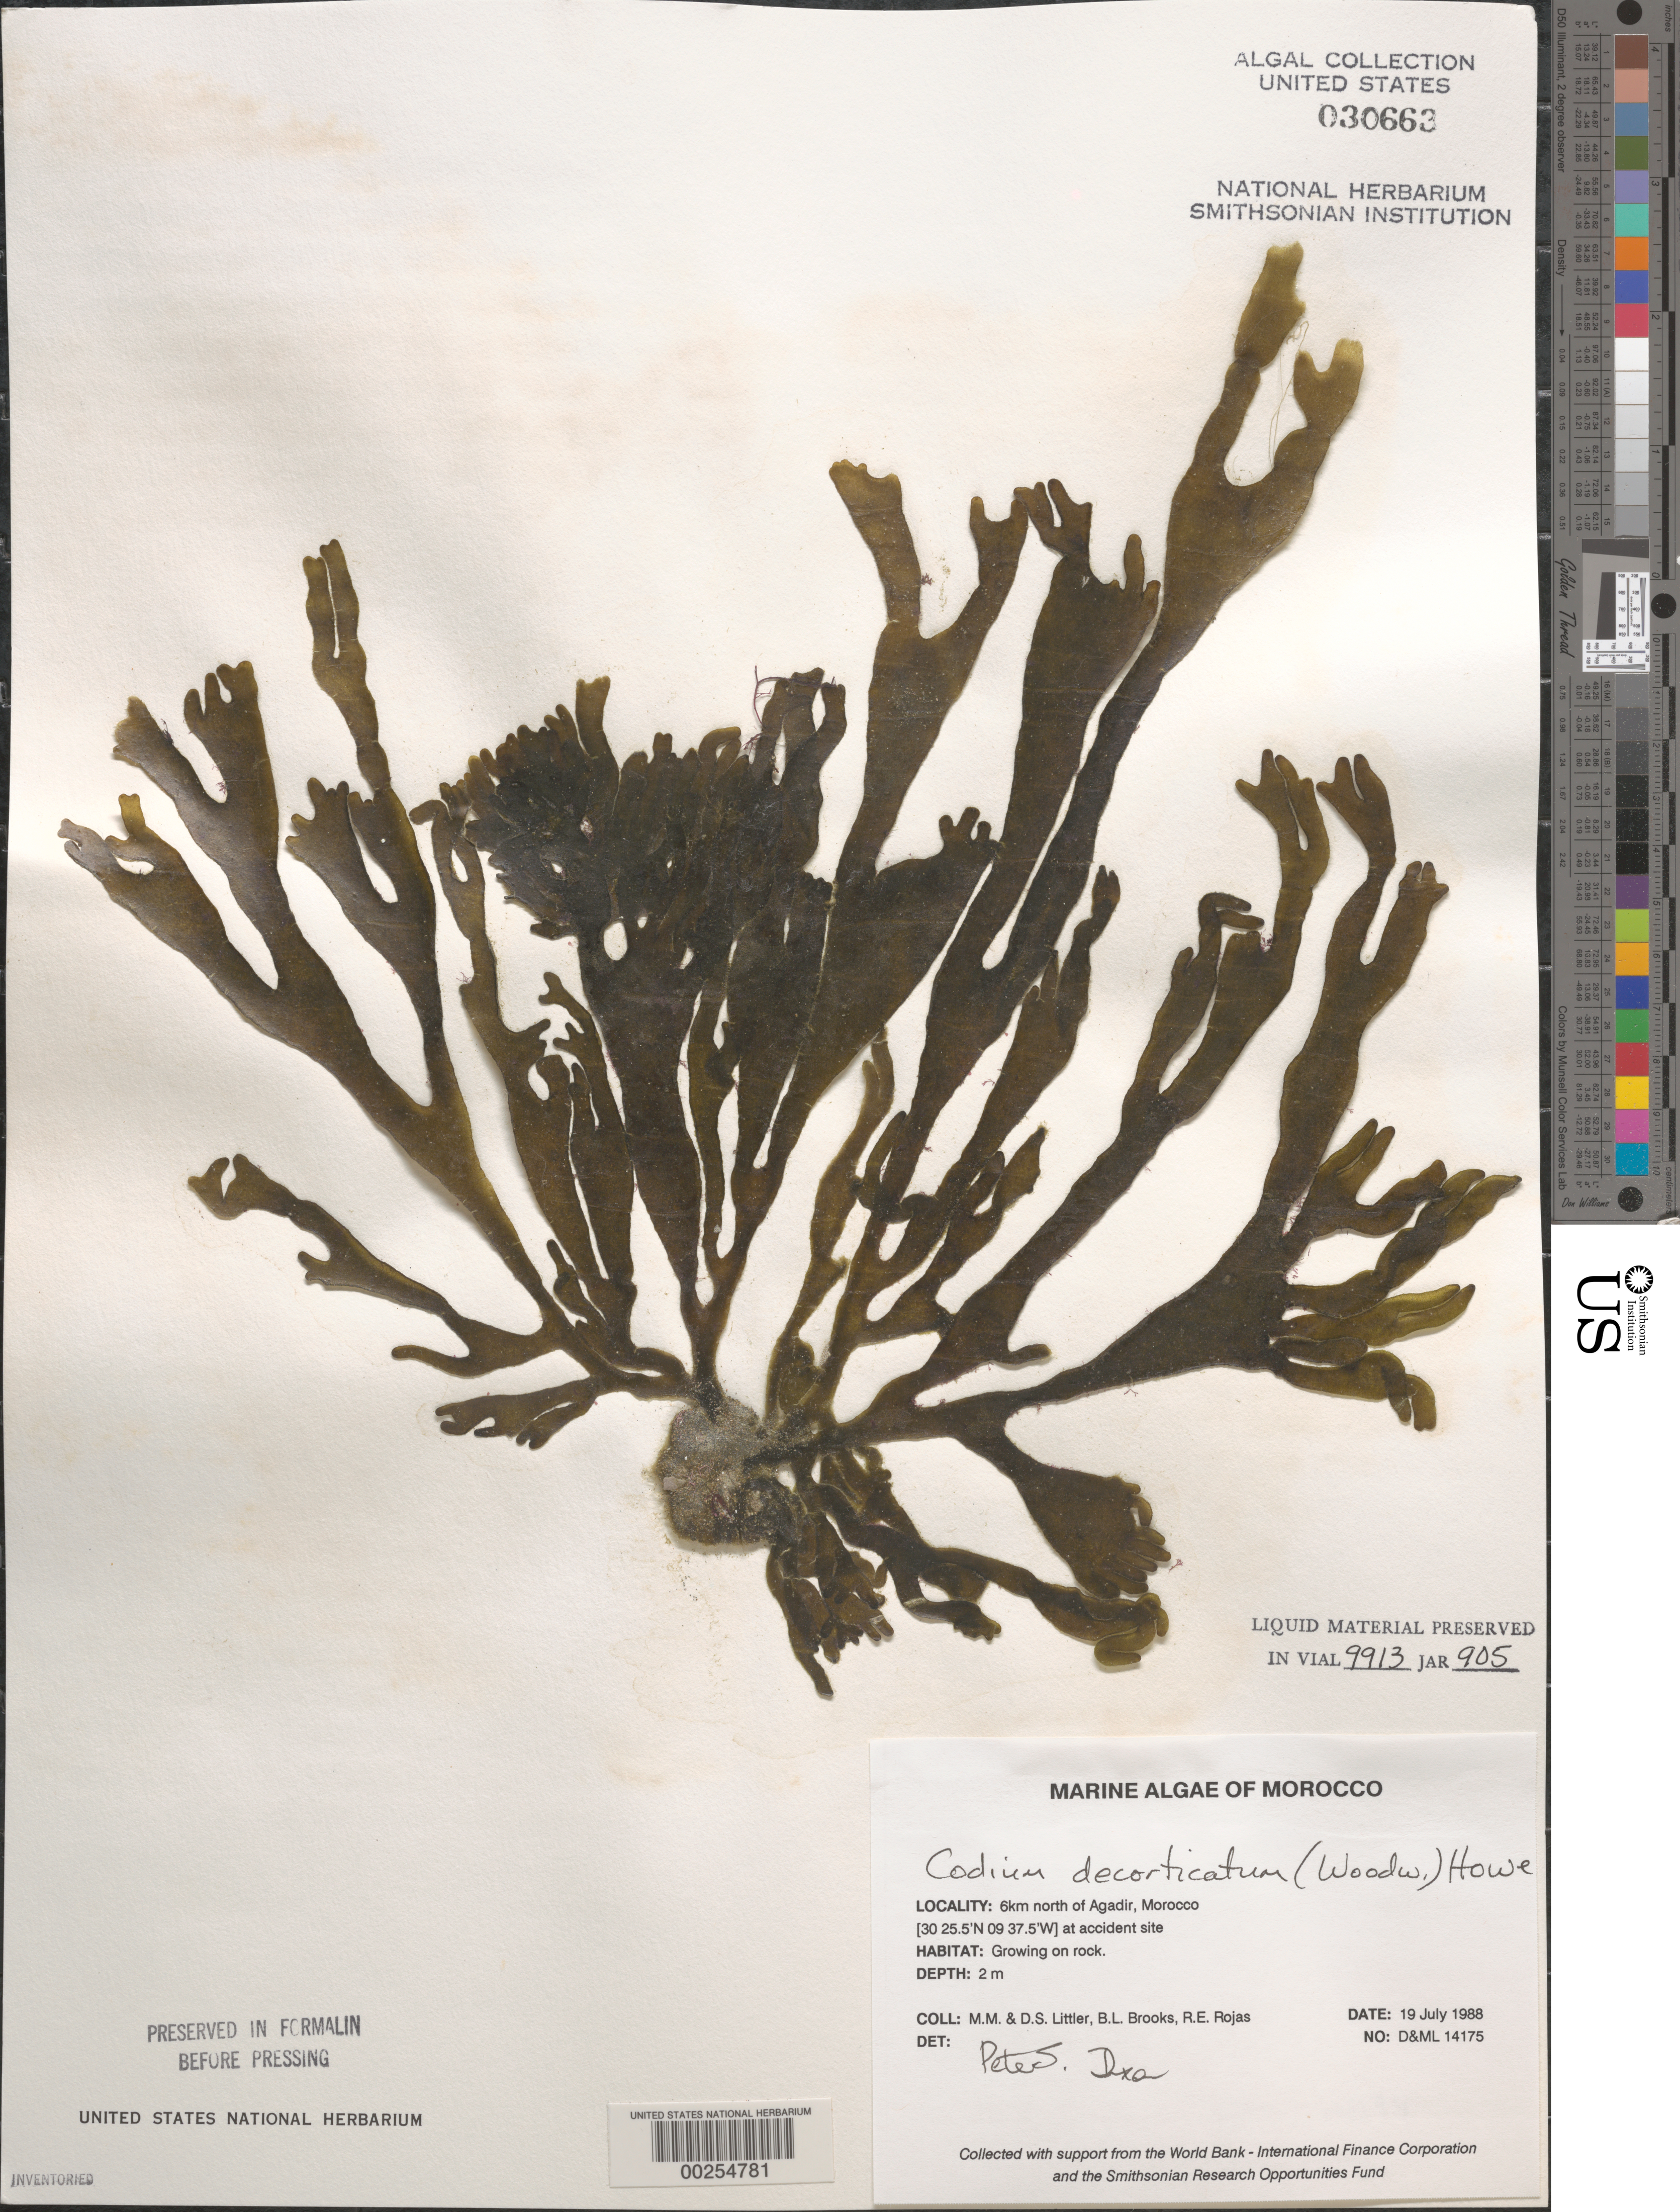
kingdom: Plantae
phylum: Chlorophyta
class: Ulvophyceae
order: Bryopsidales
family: Codiaceae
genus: Codium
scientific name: Codium decorticatum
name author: (Woodw.) M. Howe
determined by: Dixon, P. S.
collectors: M. M. Littler, D. S. Littler, B. Brooks & R. Rojas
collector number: D&ML 14175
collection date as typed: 19 Jul 1988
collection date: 1988-07-19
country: Morocco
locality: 6 km north of Agadir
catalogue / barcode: US 30663